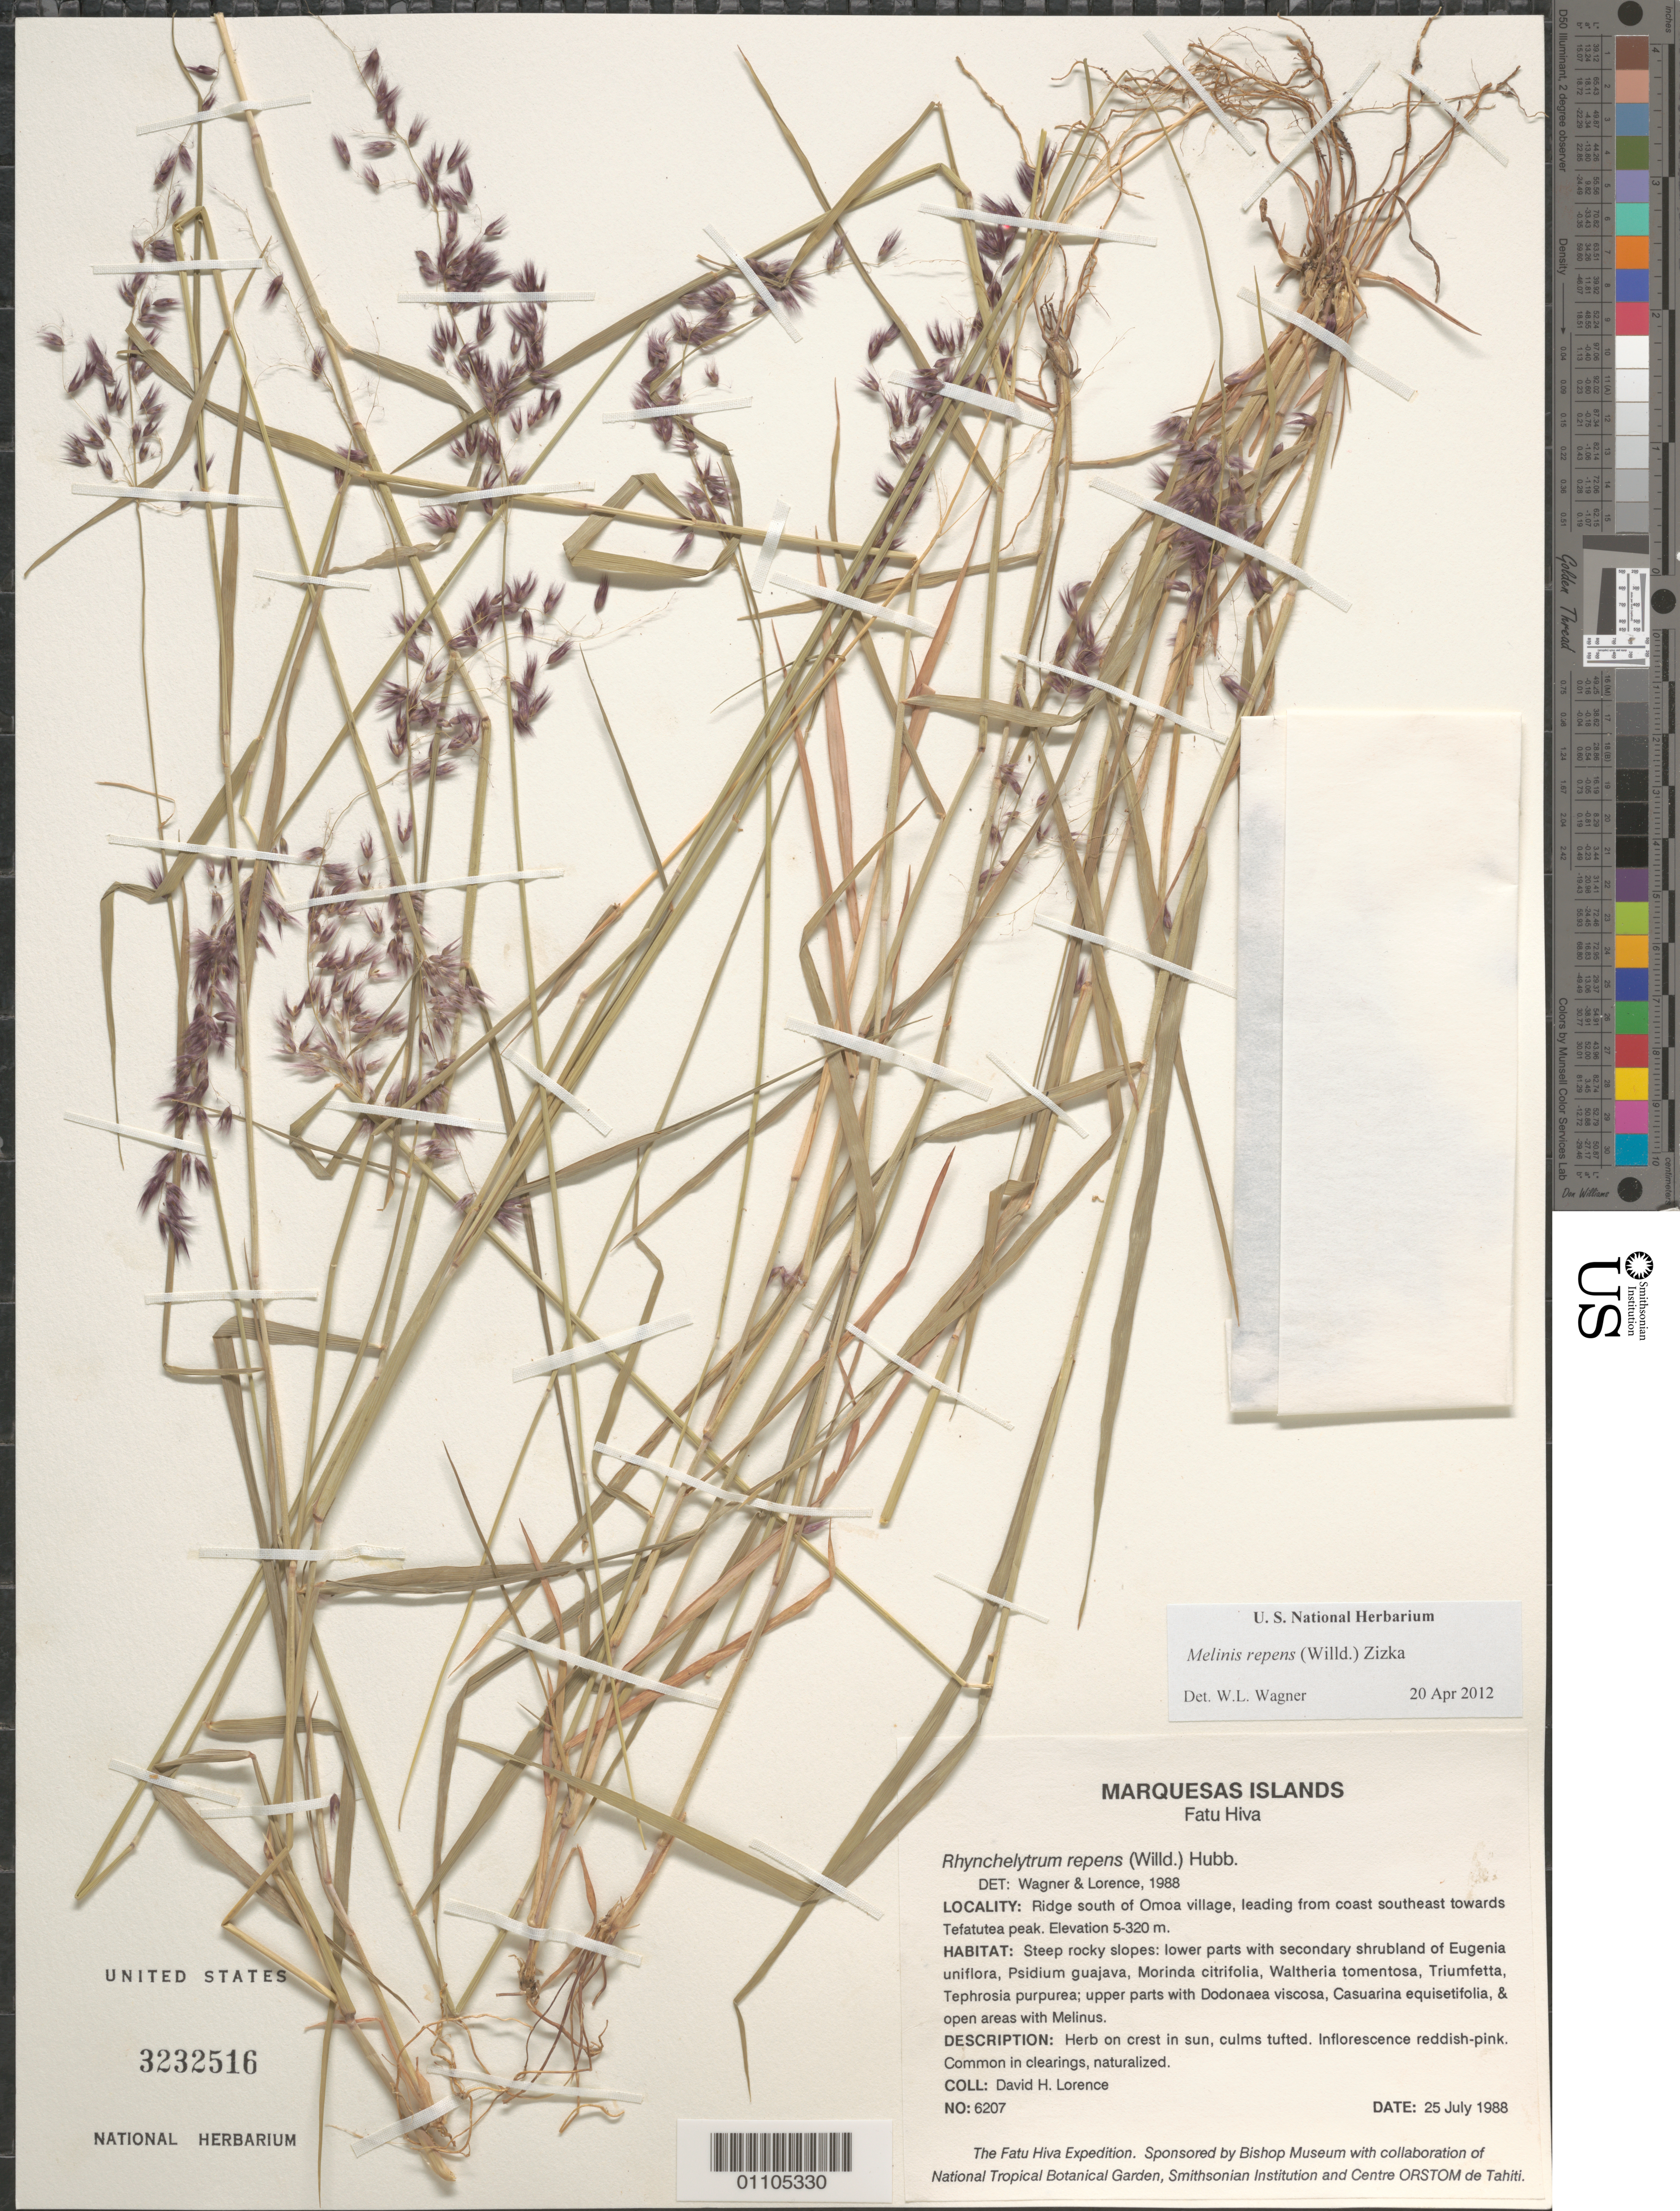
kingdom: Plantae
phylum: Tracheophyta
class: Liliopsida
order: Poales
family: Poaceae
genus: Melinis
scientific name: Melinis repens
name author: (Willd.) Zizka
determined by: Flynn, T. W.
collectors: D. Lorence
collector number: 6207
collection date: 1988-07-25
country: French Polynesia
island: Fatu Hiva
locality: Ridge S of 'Omo'a village, leading from coast SE towards Tefatutea peak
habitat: Steep rocky slopes on crest in sun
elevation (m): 5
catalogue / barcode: US 3232516